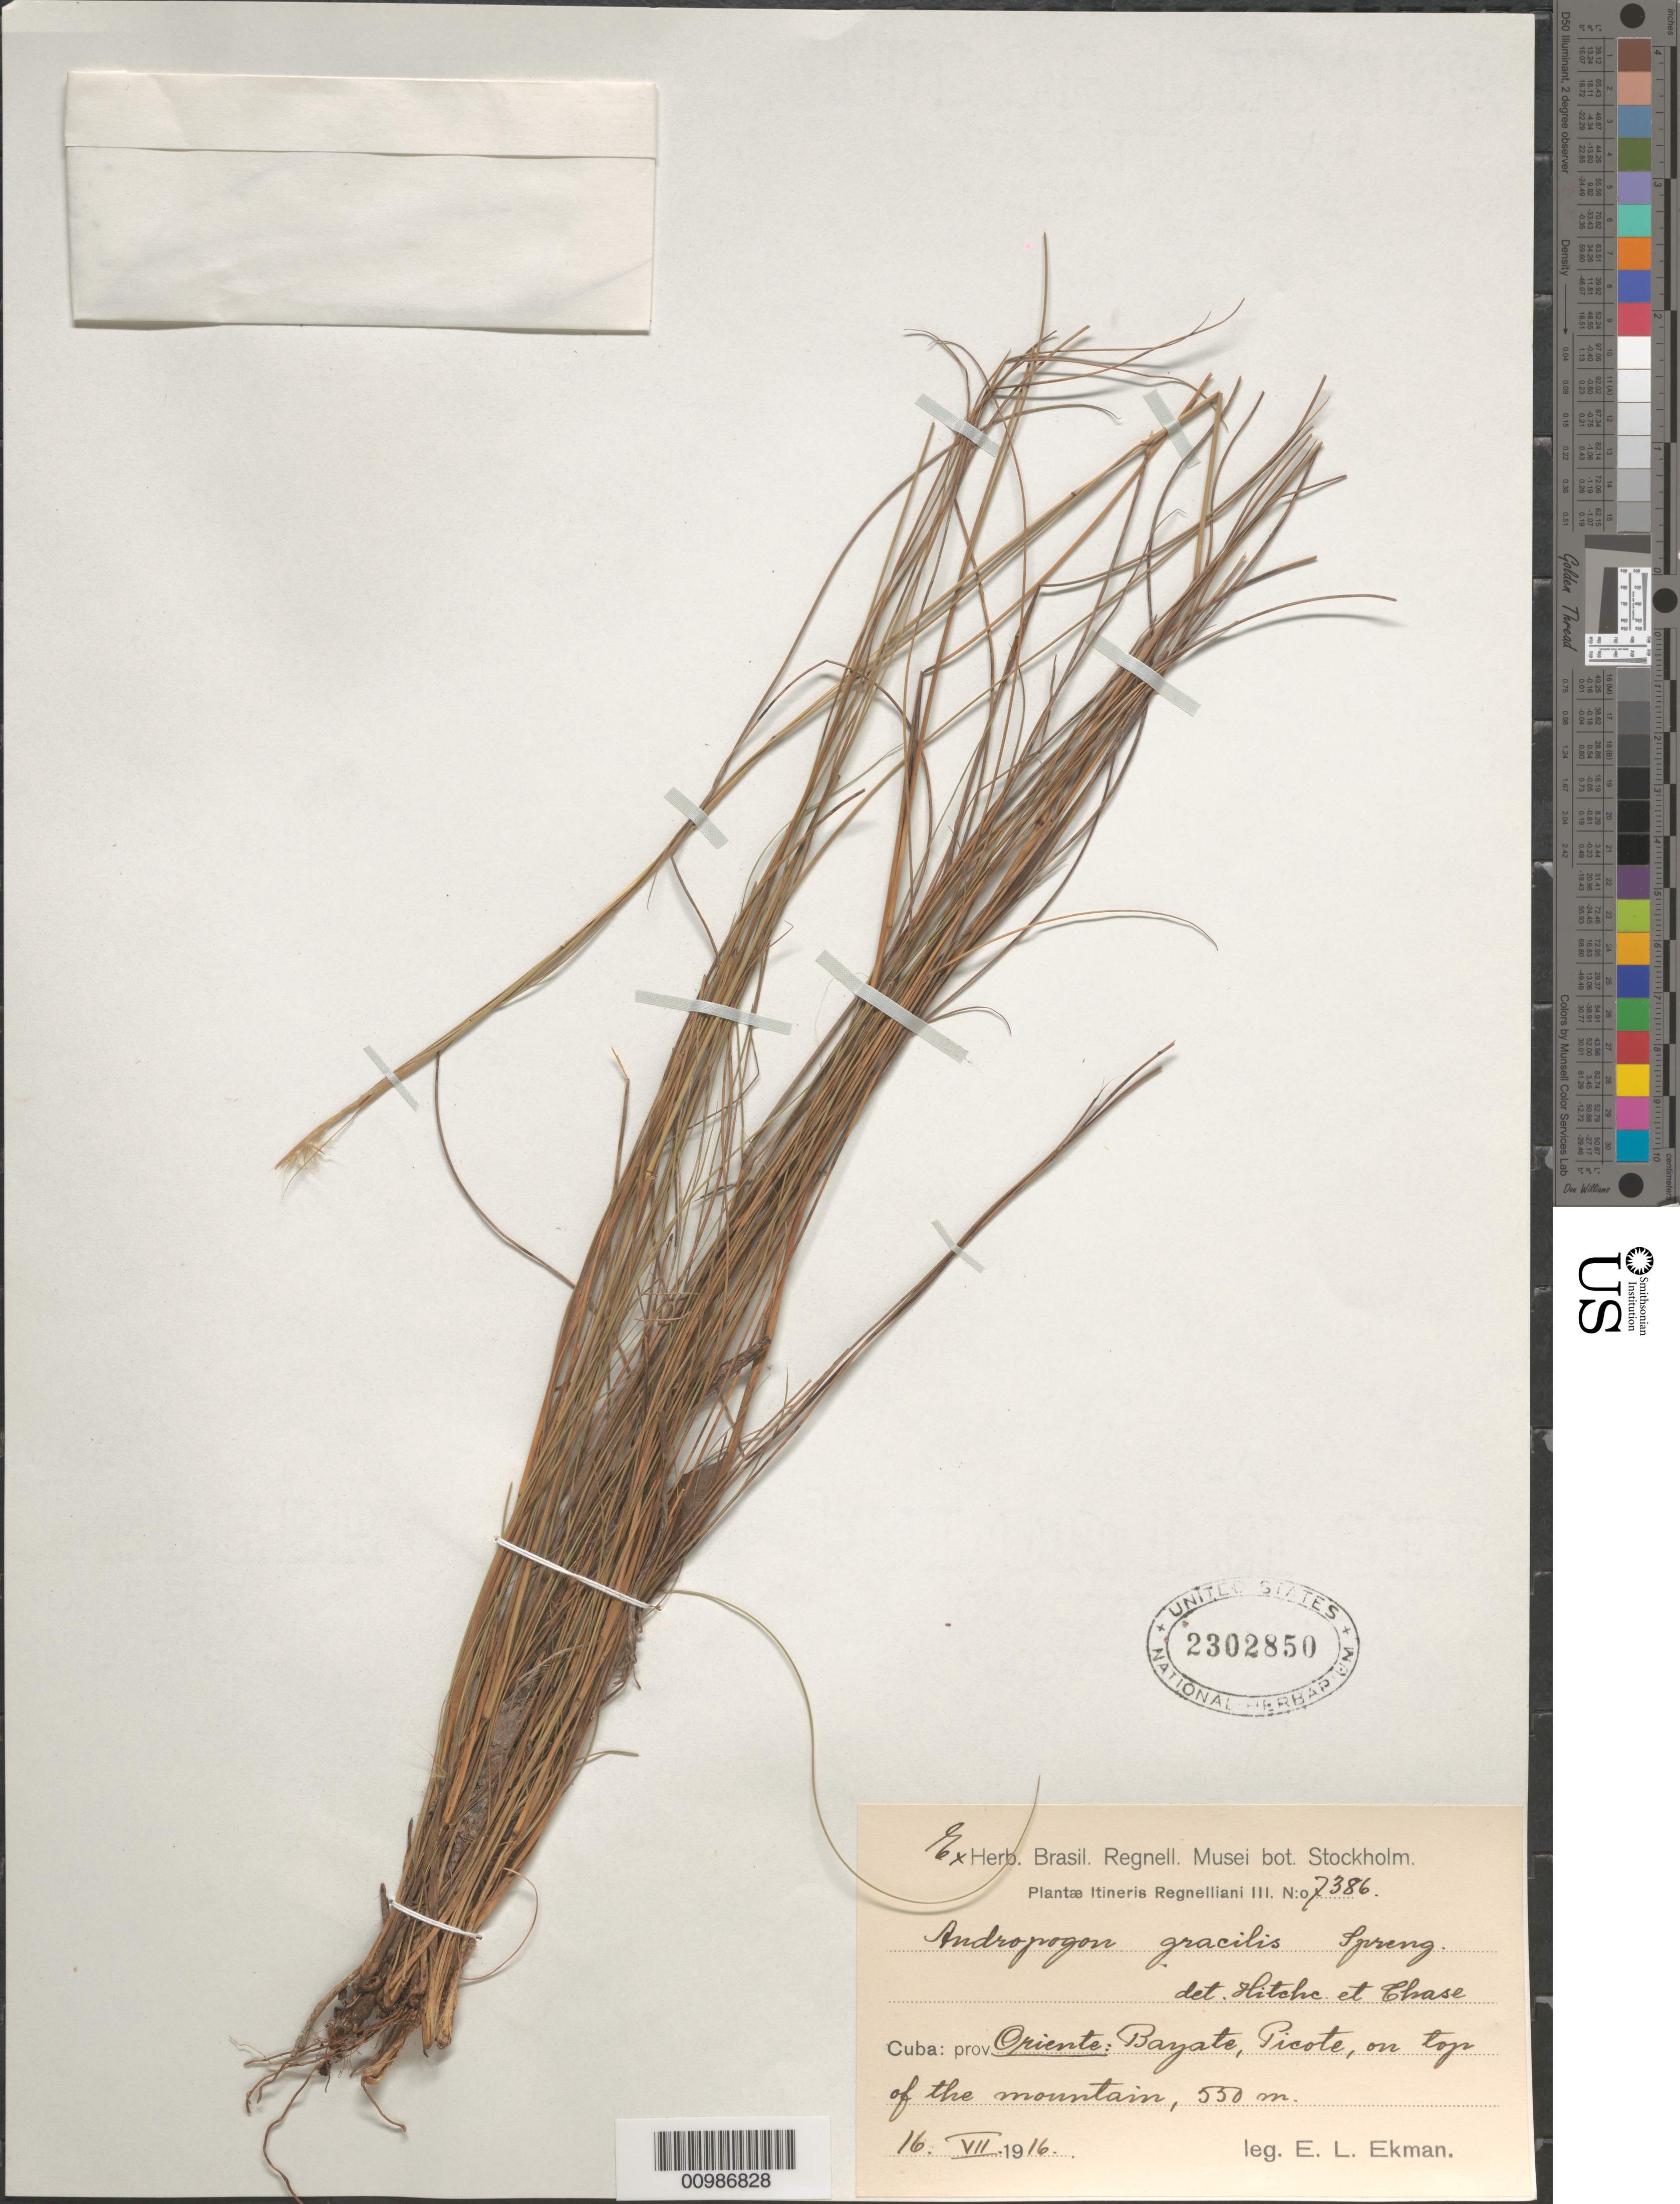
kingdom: Plantae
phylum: Tracheophyta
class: Liliopsida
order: Poales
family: Poaceae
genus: Andropogon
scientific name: Andropogon gracilis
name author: Spreng.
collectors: E. L. Ekman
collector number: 7386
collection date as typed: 16 Jul 1916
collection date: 1916-07-16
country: Cuba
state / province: Oriente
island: Cuba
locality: Bayate, Monte Picote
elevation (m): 550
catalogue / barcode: US 2302850